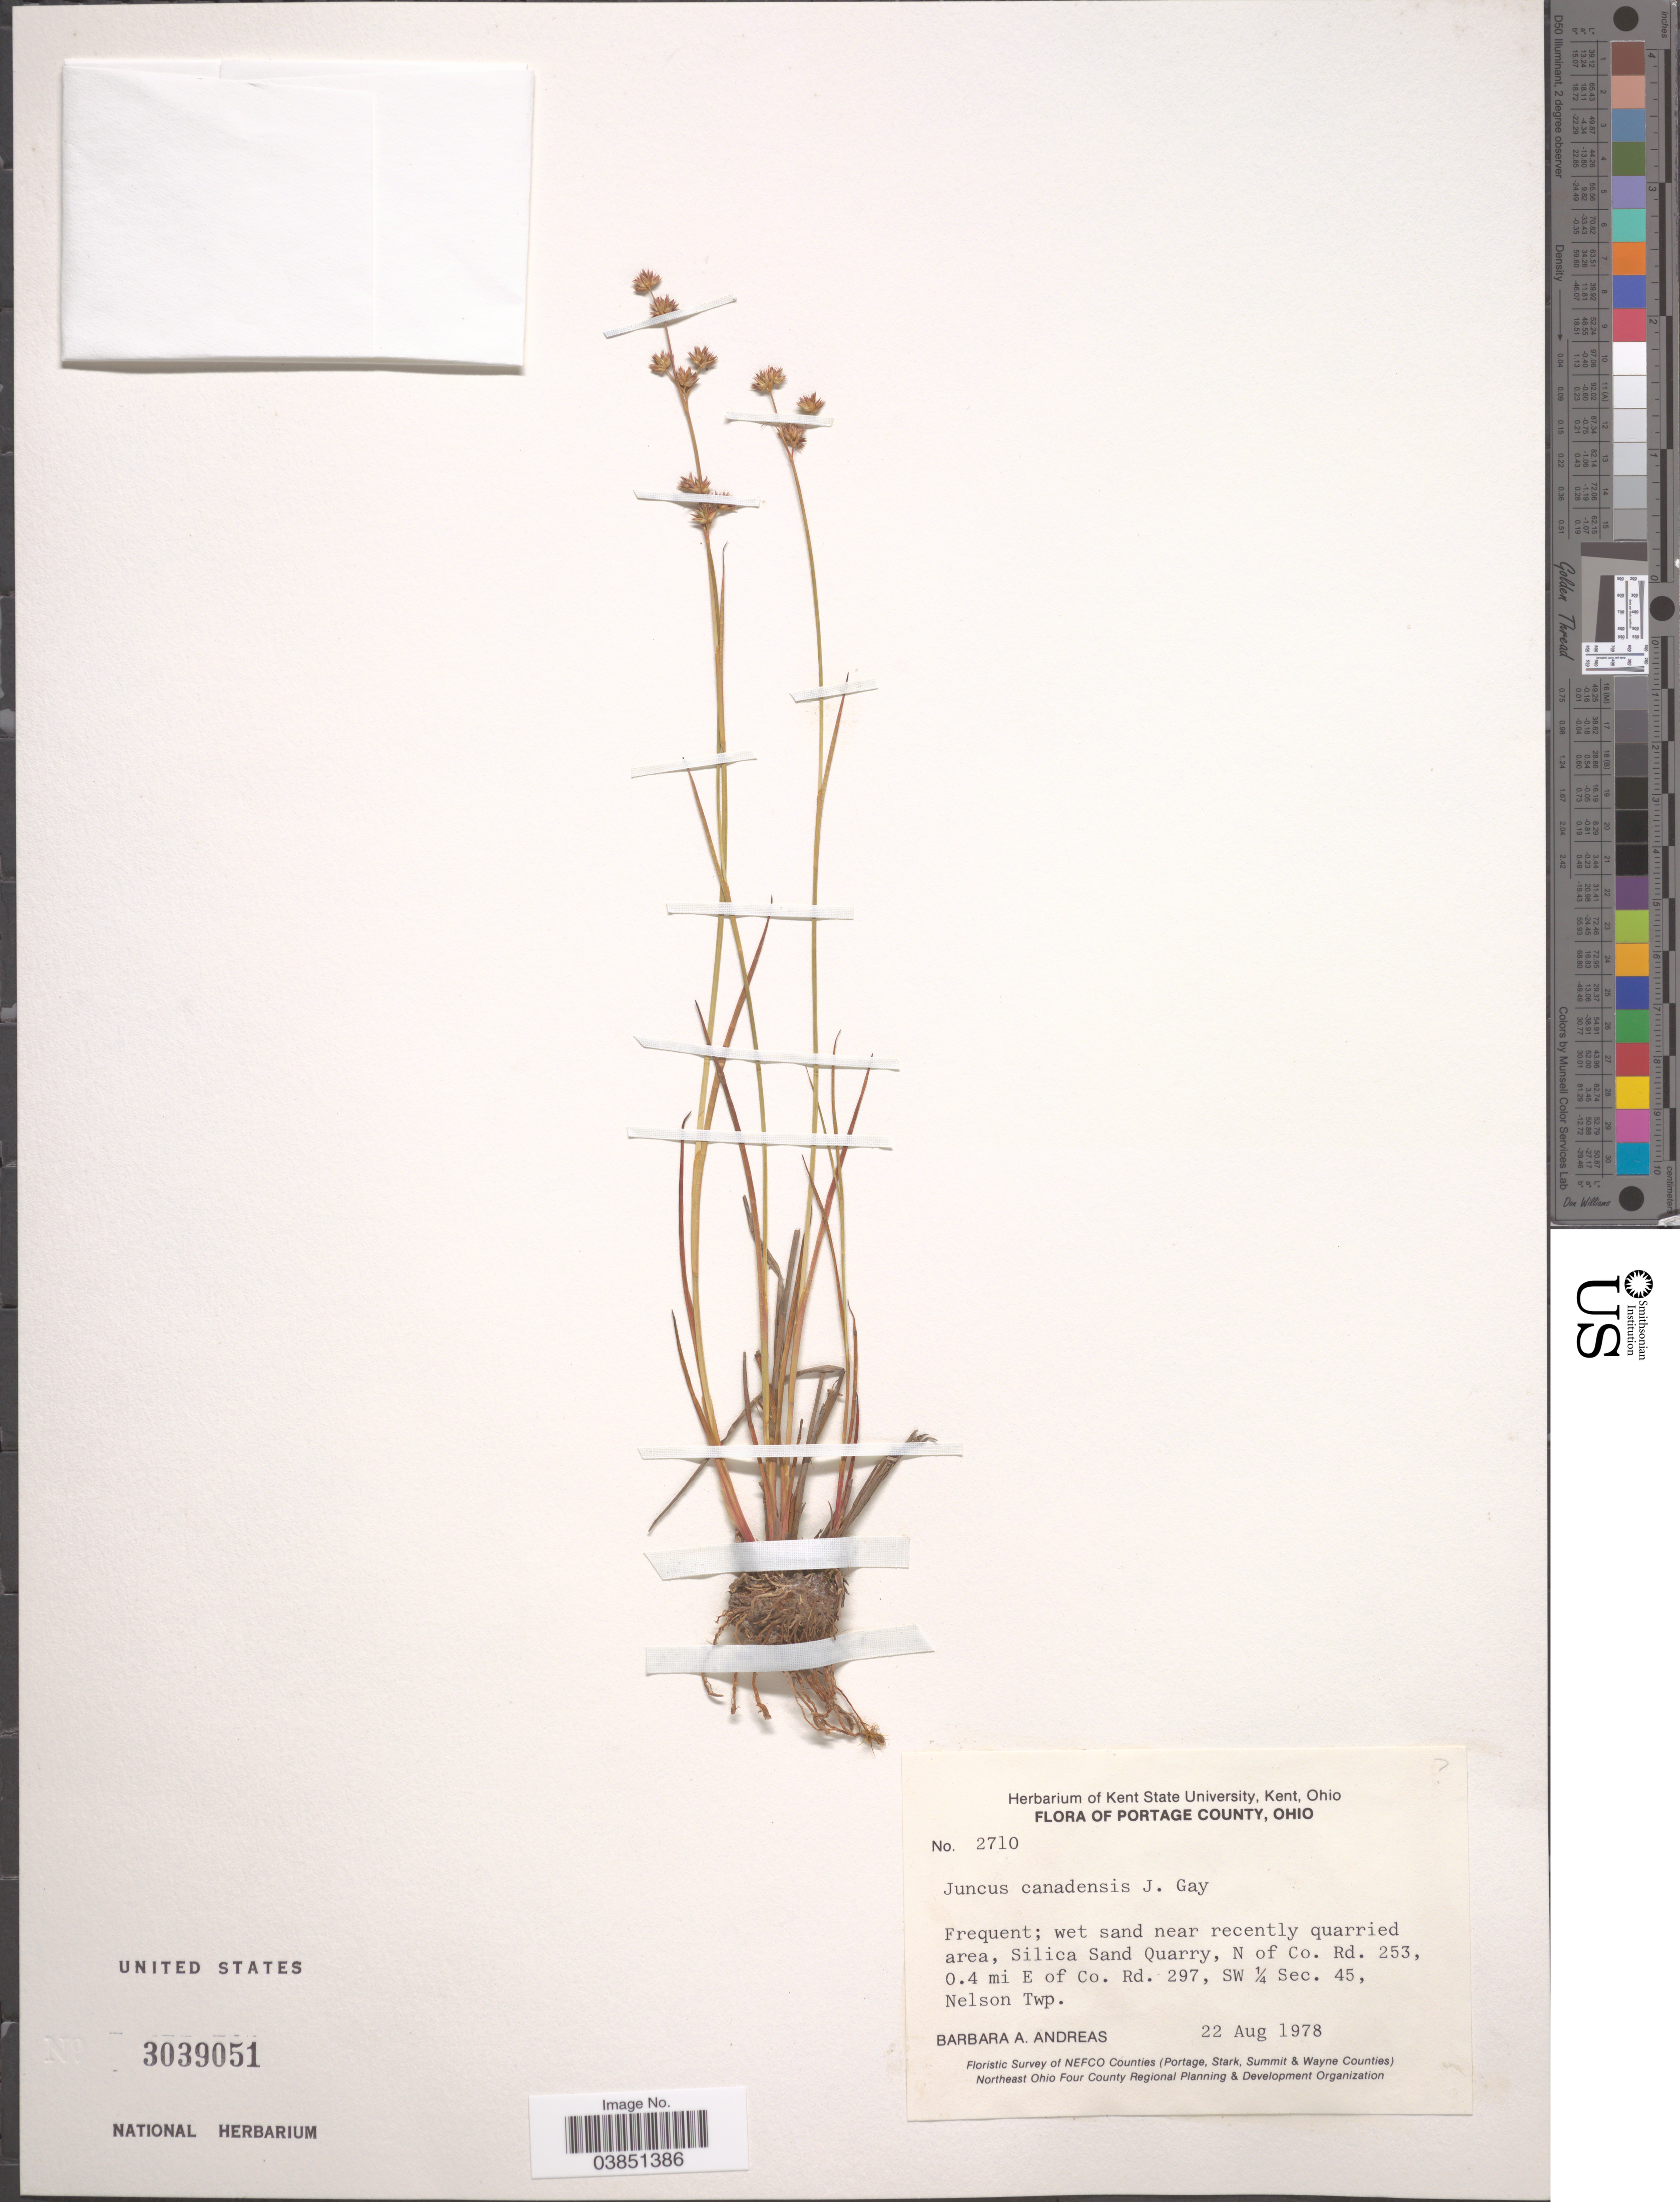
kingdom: Plantae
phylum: Tracheophyta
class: Liliopsida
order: Poales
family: Juncaceae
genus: Juncus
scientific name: Juncus canadensis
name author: J. Gay ex Laharpe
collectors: B. A. Andreas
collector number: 2710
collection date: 1978-08-22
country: United States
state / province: Ohio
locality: Portage County. Silica Sand Quarry, N of Co. Rd. 253, 0.4 mi E of Co. Rd. 297, SW ¼ Sec. 45, Nelson Twp.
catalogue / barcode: US 3039051